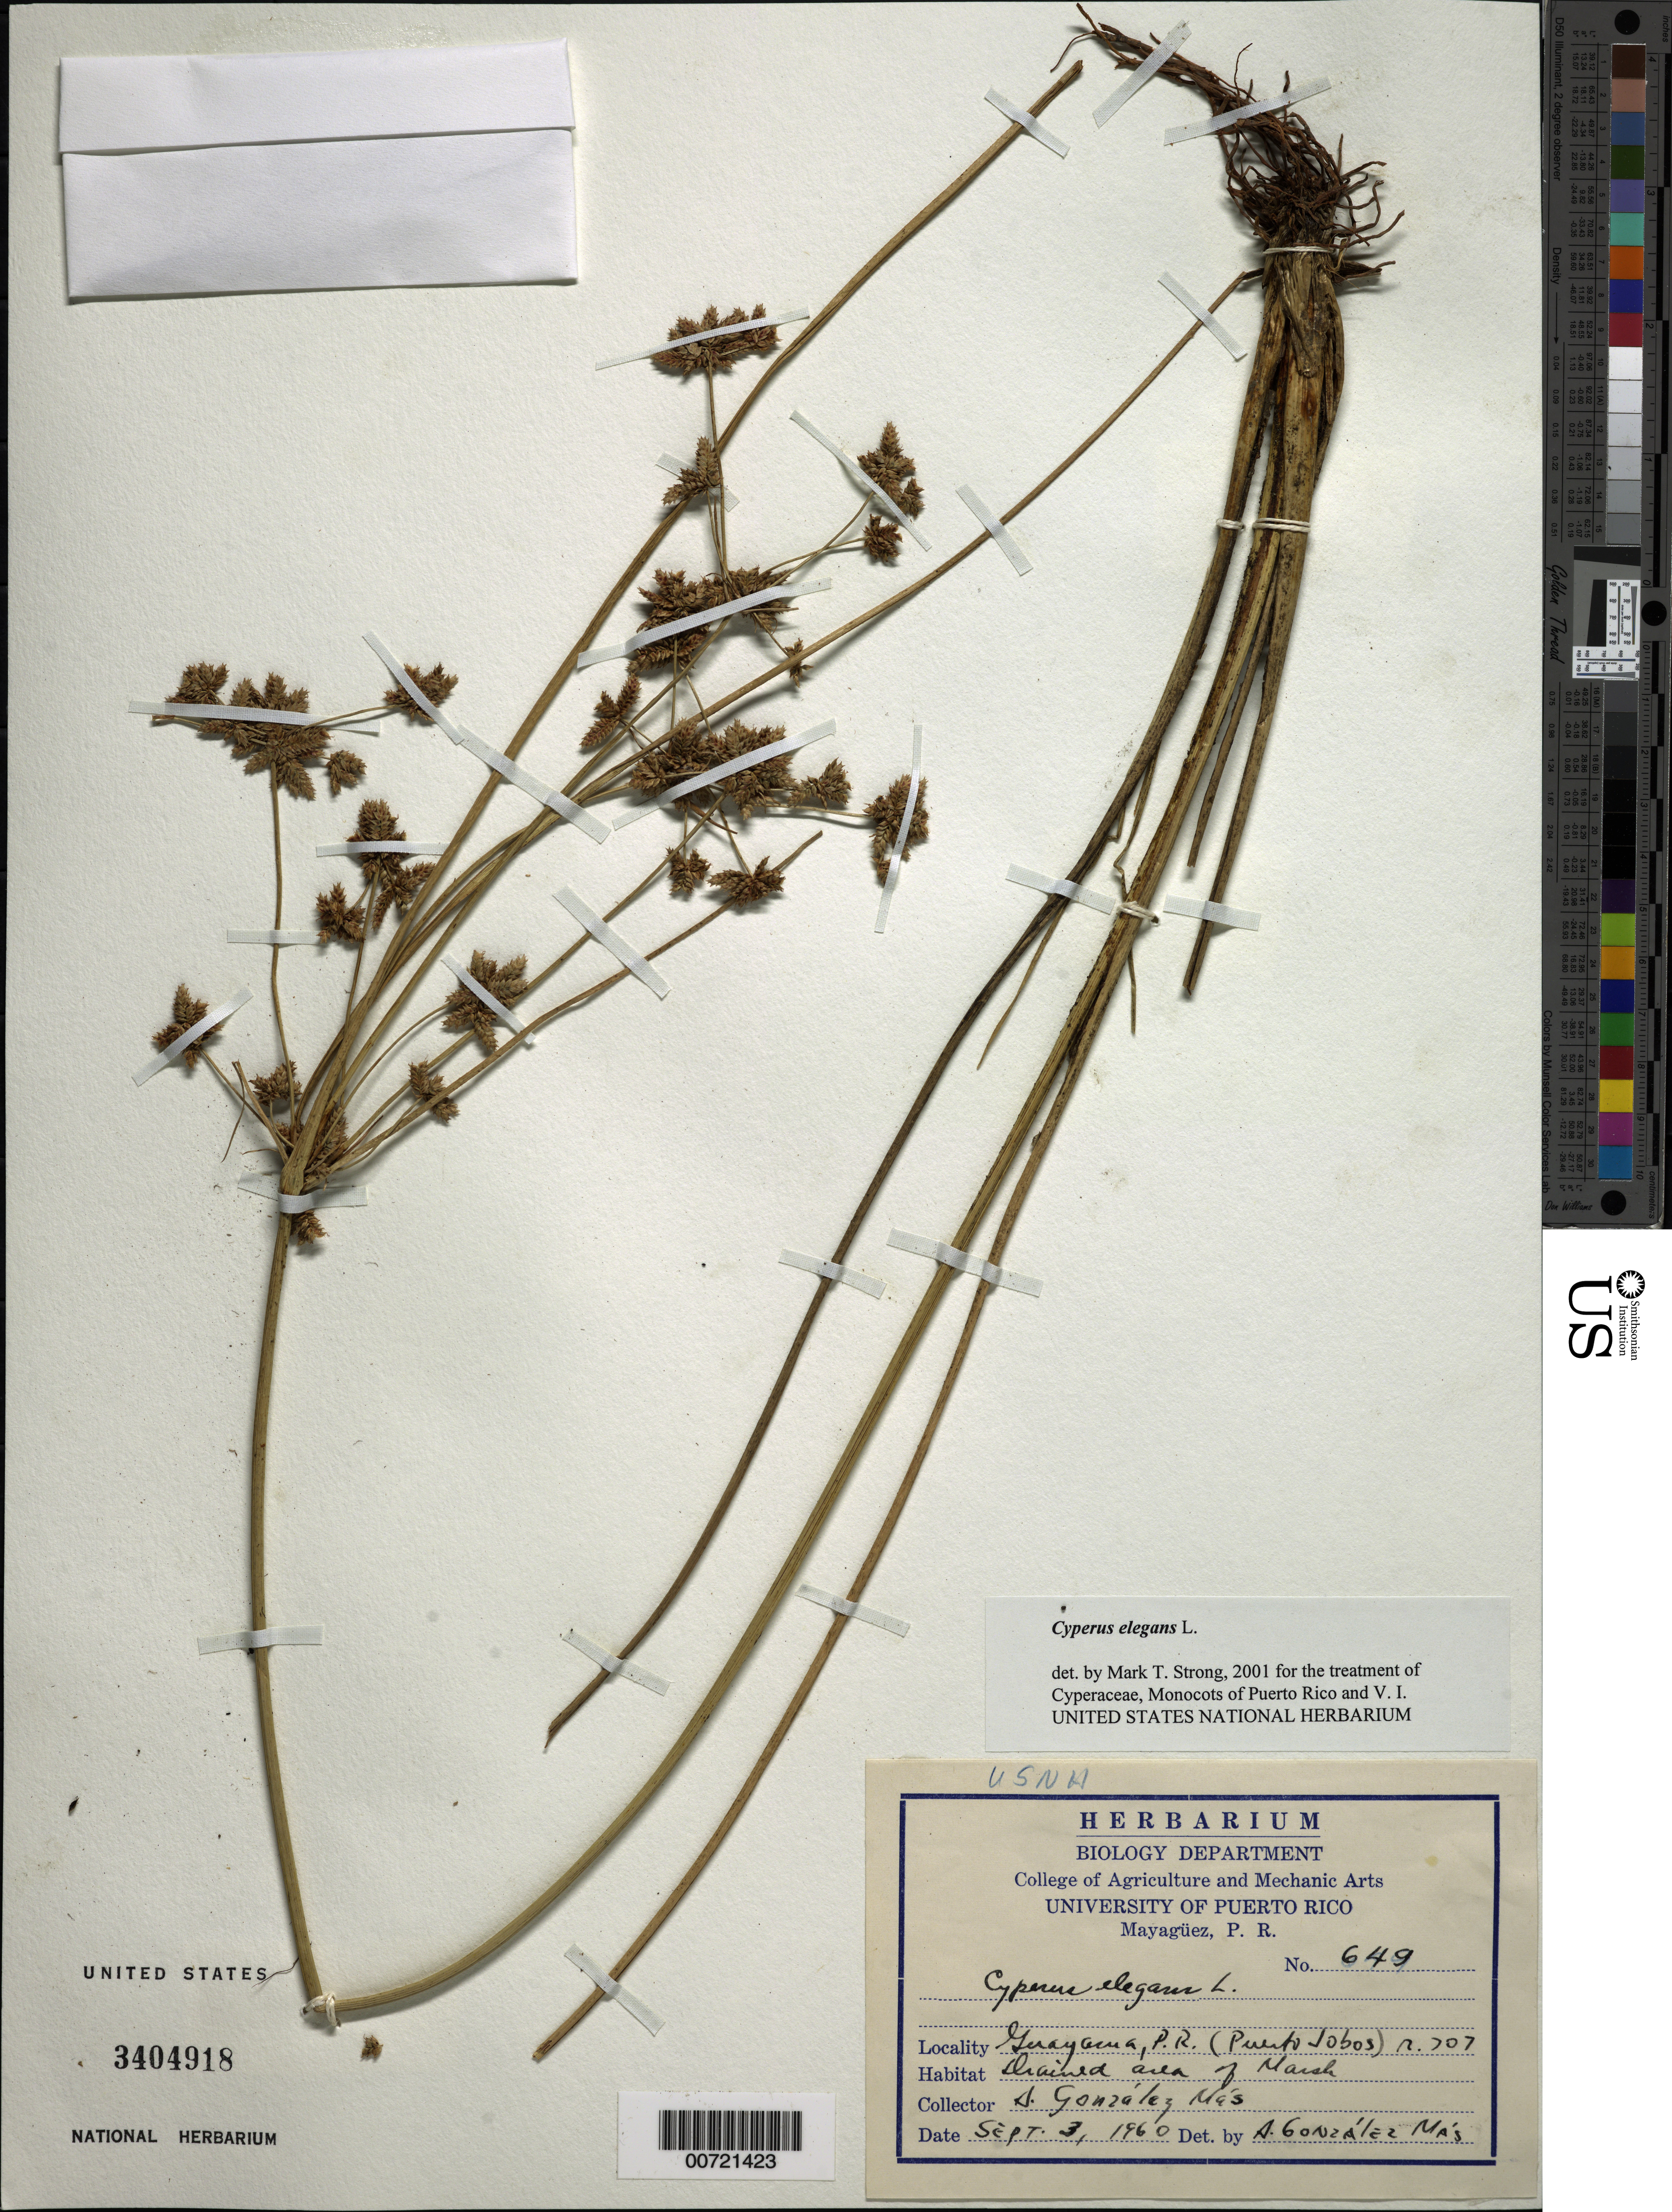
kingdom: Plantae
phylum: Tracheophyta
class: Liliopsida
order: Poales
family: Cyperaceae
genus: Cyperus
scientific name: Cyperus elegans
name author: L.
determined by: Strong, M. T., (US), Smithsonian Institution - National Museum of Natural History (UNITED STATES)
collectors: A. González Más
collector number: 649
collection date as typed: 03 Sep 1960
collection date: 1960-09-03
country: Puerto Rico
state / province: Guayama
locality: Guayama: Puerto Jobos, Rt. 707.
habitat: Drained area of marsh.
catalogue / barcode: US 3404918